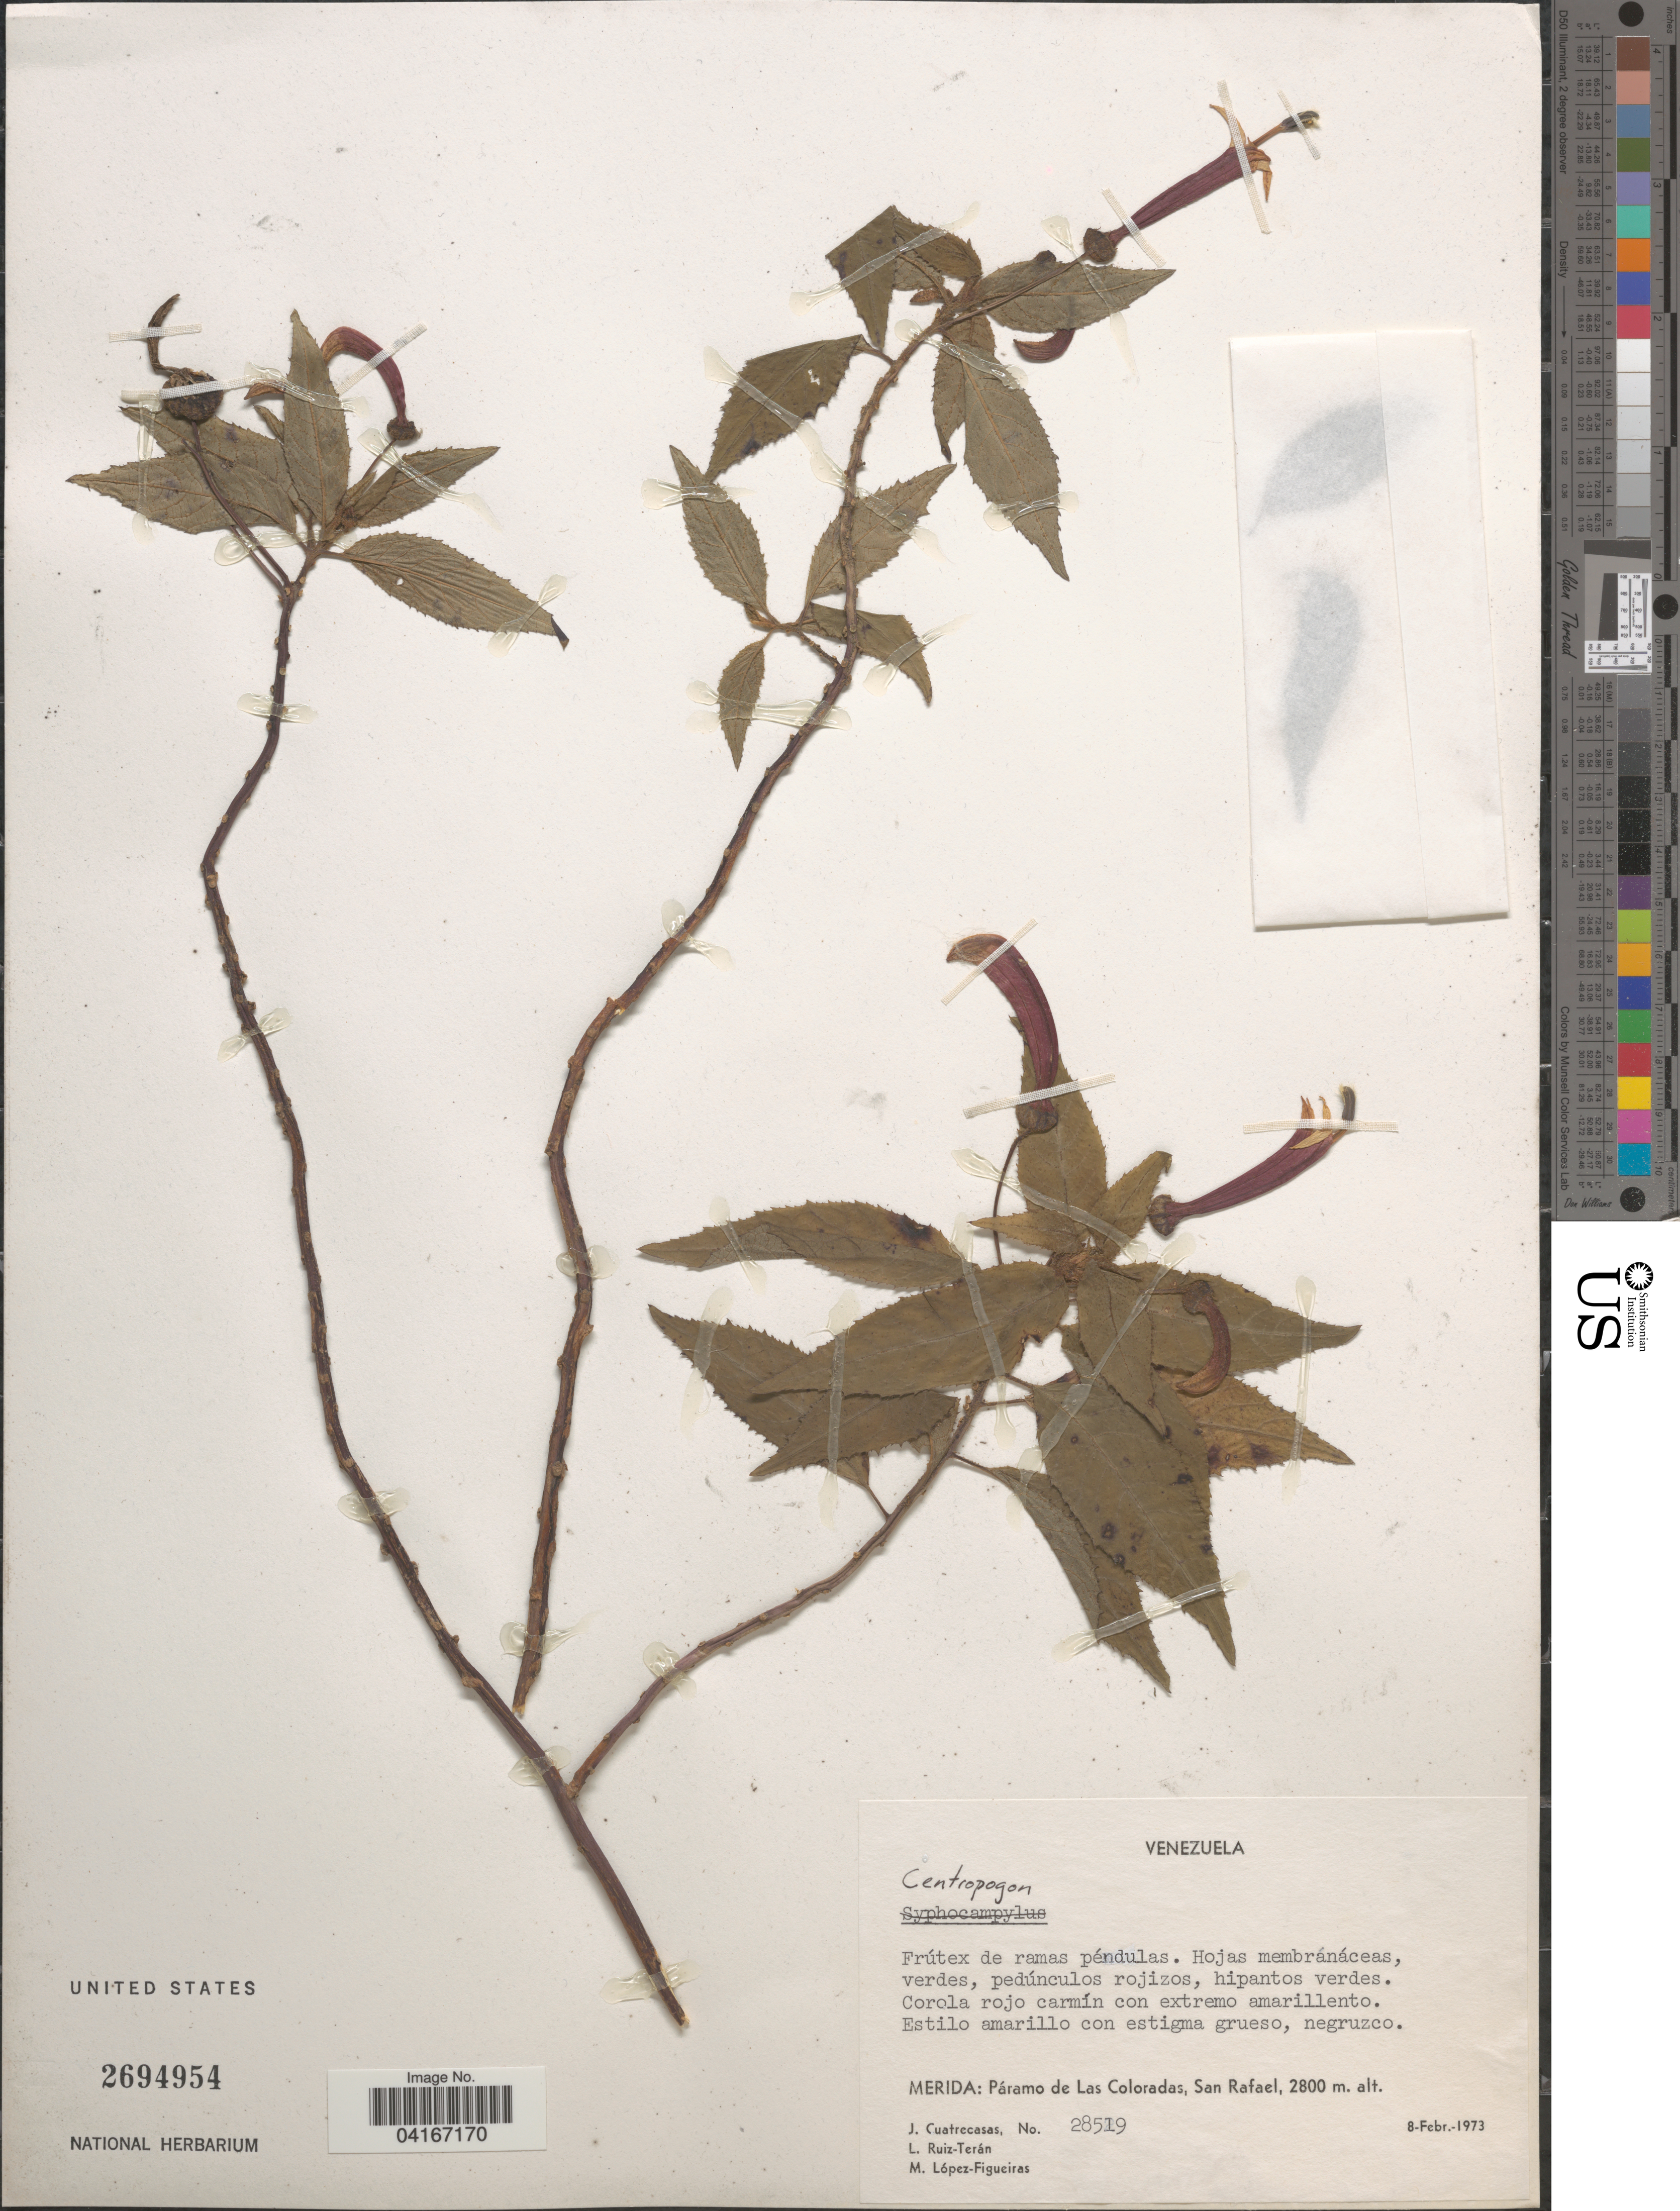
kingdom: Plantae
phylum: Tracheophyta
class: Magnoliopsida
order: Asterales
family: Campanulaceae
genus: Centropogon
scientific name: Centropogon sp.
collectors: J. Cuatrecasas, L. E. Ruíz-Terán & M. Lopéz-F.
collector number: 28519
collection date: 1973-02-08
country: Venezuela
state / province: Merida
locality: Páramo de Las Coloradas, San Rafael.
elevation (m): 2800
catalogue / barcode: US 2694954